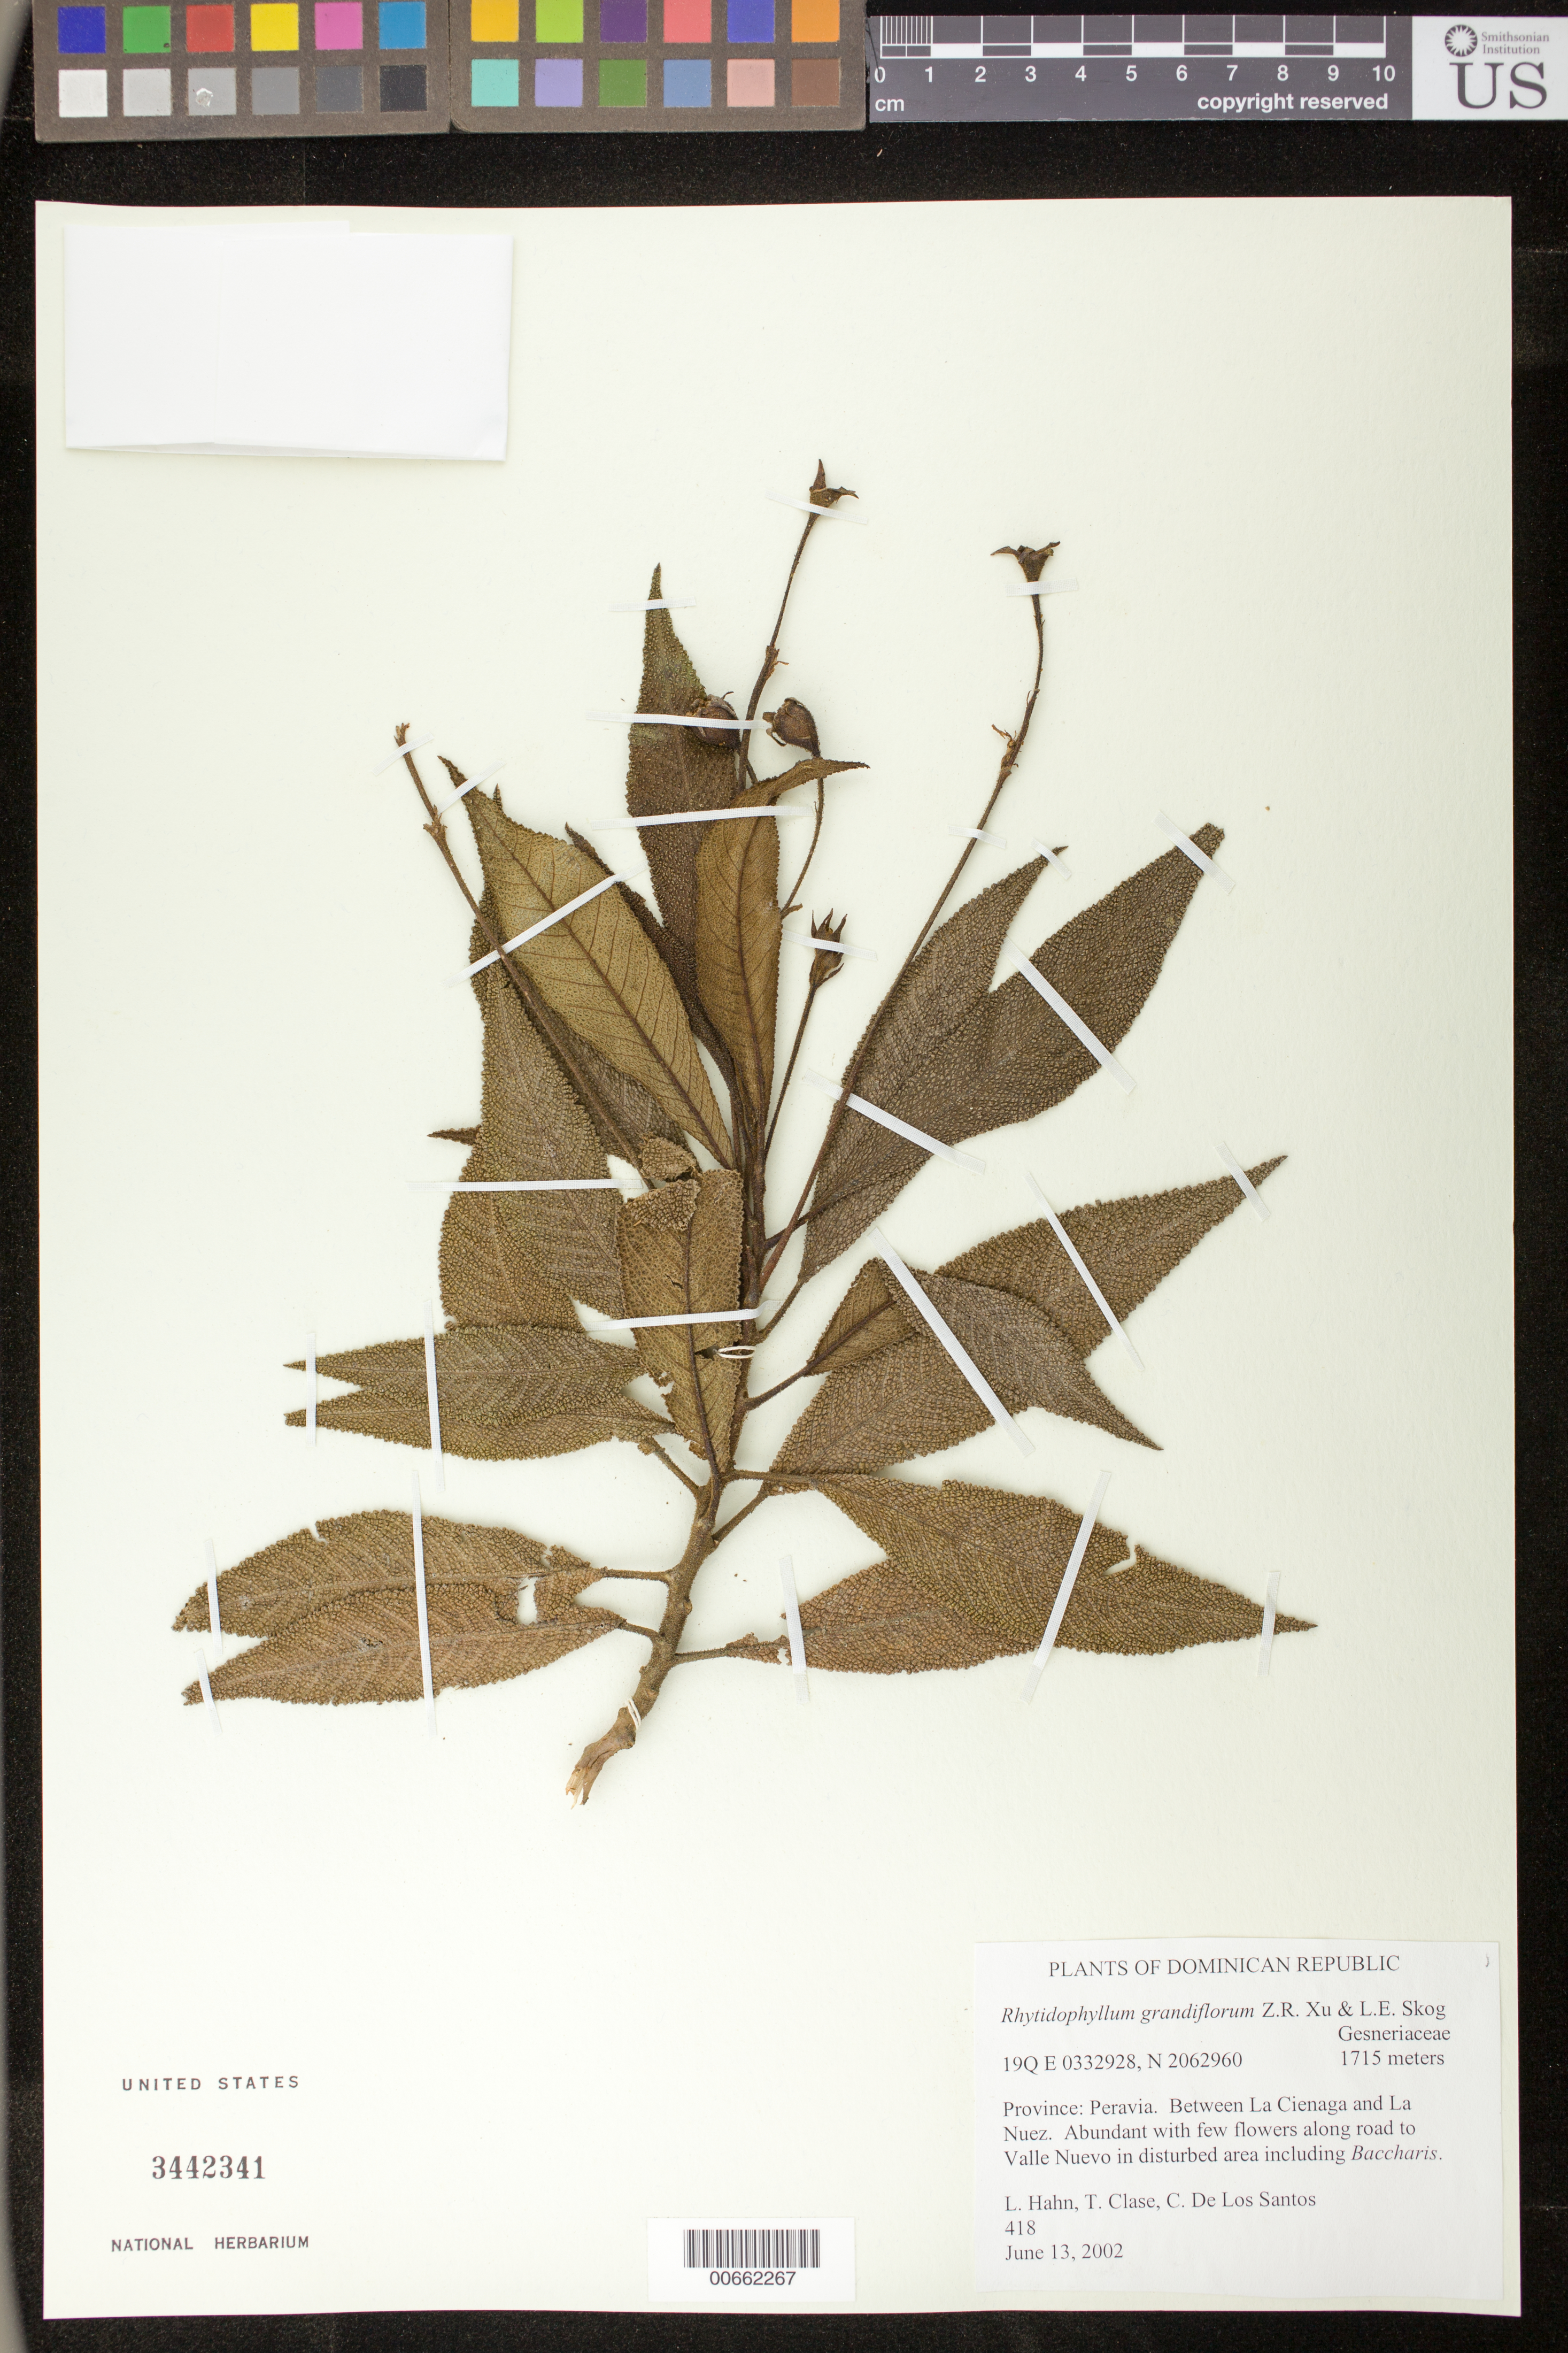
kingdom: Plantae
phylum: Tracheophyta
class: Magnoliopsida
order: Lamiales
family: Gesneriaceae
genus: Rhytidophyllum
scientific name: Rhytidophyllum grandiflorum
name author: Xu & L.E. Skog ex Zanoni & Jiménez Rodr.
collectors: L. Hahn, T. Clase & C. De Los Santos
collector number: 418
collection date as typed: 13 Jun 2002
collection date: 2002-06-13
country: Dominican Republic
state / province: Peravia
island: Hispaniola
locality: Between La Cienaga and La Nuez, along road to Valle Nuevo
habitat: In disturbed area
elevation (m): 1715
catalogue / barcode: US 3442341